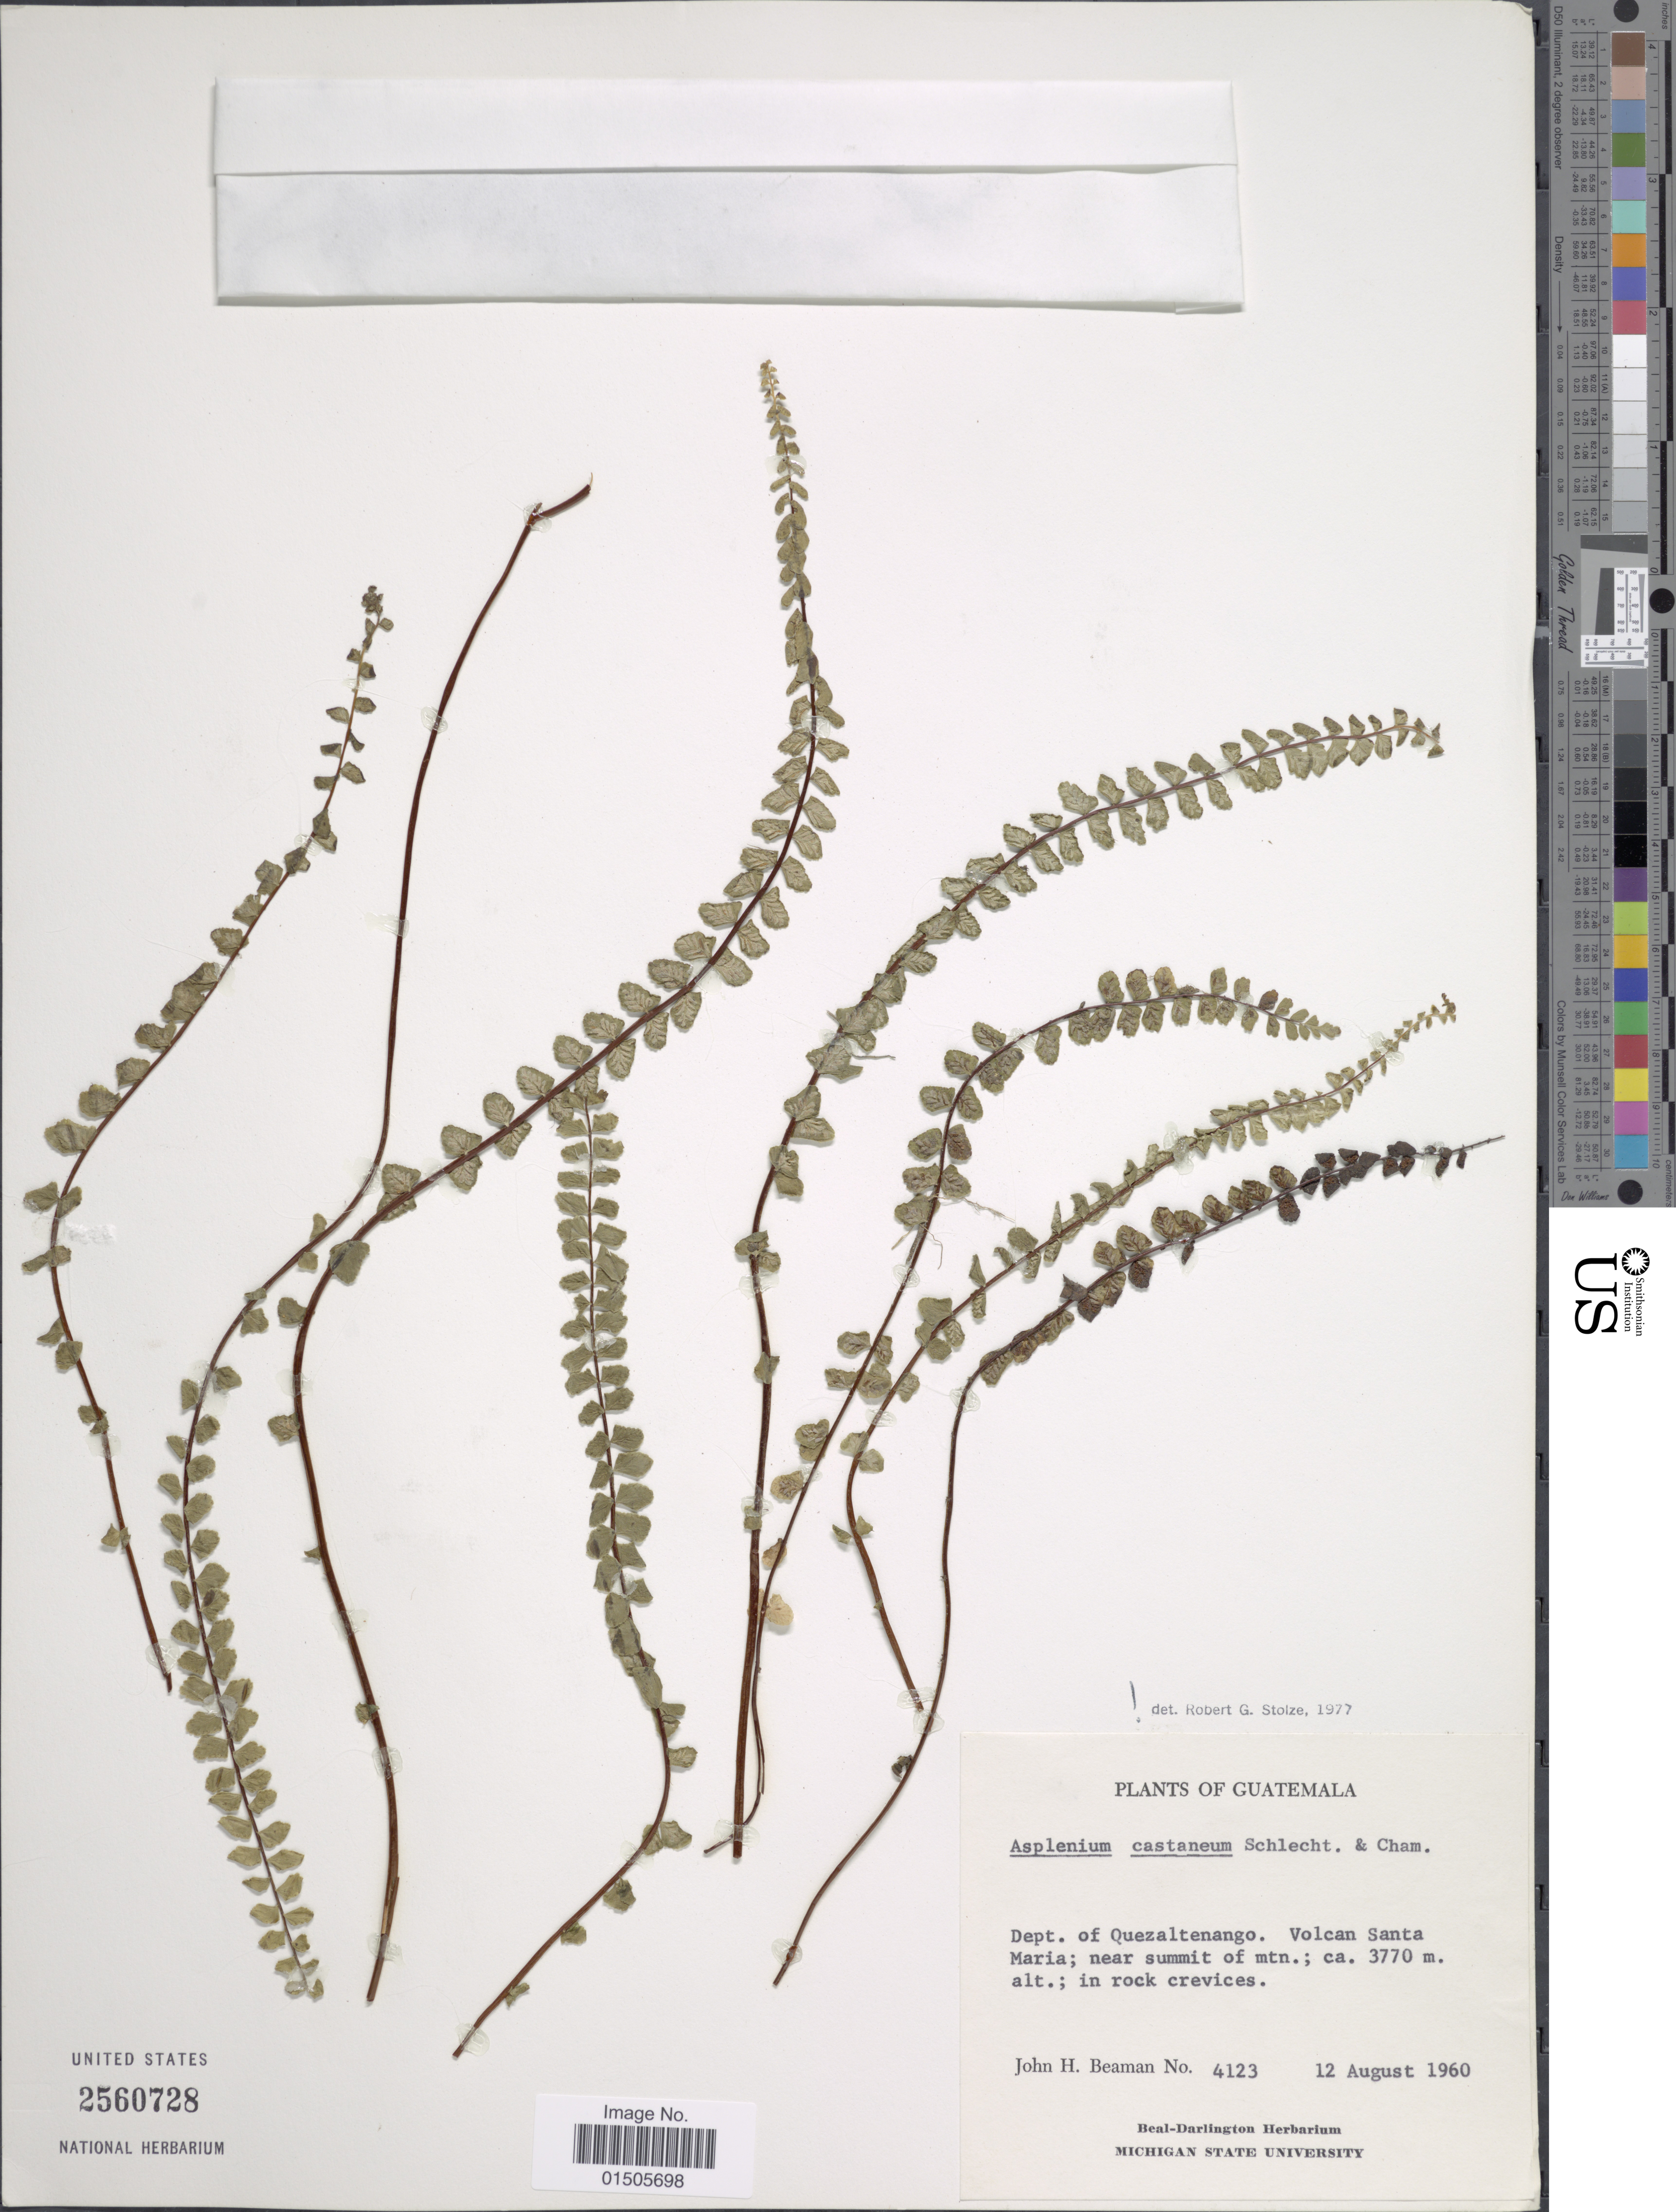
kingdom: Plantae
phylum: Tracheophyta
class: Polypodiopsida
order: Polypodiales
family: Aspleniaceae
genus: Asplenium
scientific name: Asplenium castaneum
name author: Schltdl. & Cham.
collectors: J. H. Beaman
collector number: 4123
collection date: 1960-08-12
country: Guatemala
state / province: Quetzaltenango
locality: Volcan Santa Maria; near summit of mtn.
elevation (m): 3770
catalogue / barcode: US 2560728